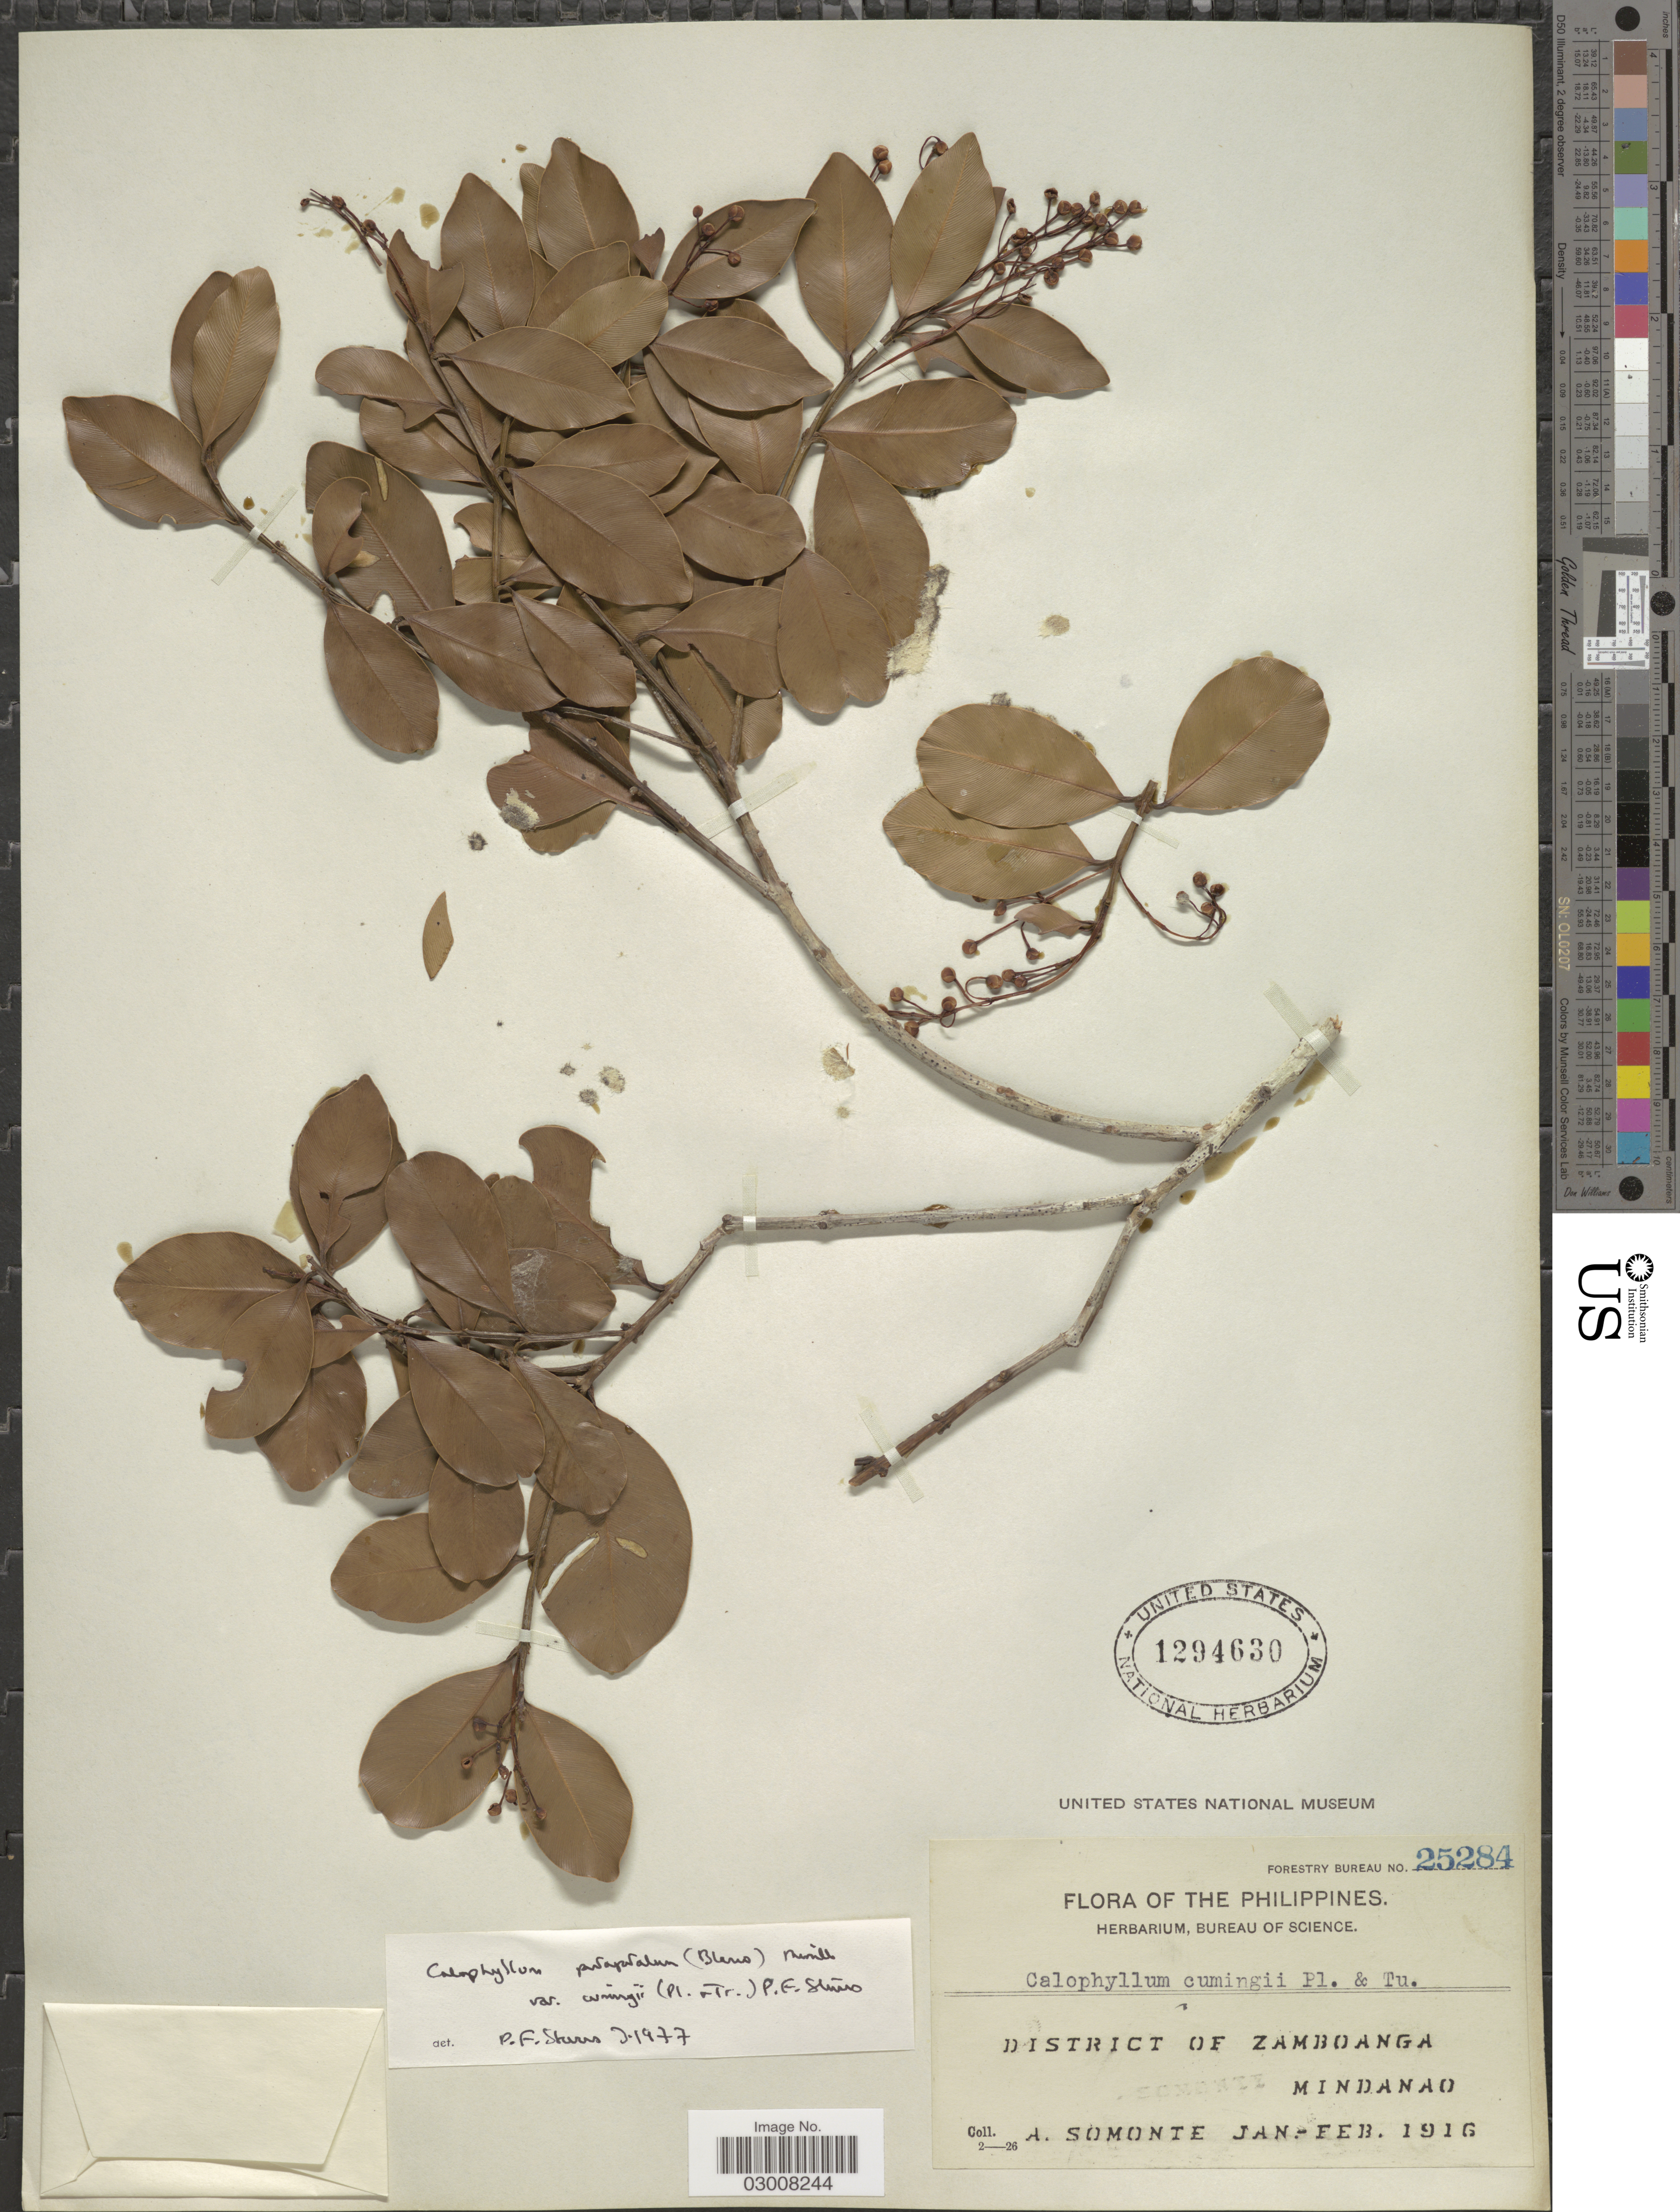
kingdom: Plantae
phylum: Tracheophyta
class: Magnoliopsida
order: Malpighiales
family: Calophyllaceae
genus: Calophyllum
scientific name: Calophyllum pentapetalum var. cumingii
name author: P.F. Stevens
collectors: A. Somonte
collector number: Forestry Bureau 25284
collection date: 1916-01/1916-02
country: Philippines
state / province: Zamboanga Peninsula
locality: District of Zamboanga, Mindanao.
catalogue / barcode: US 1294630